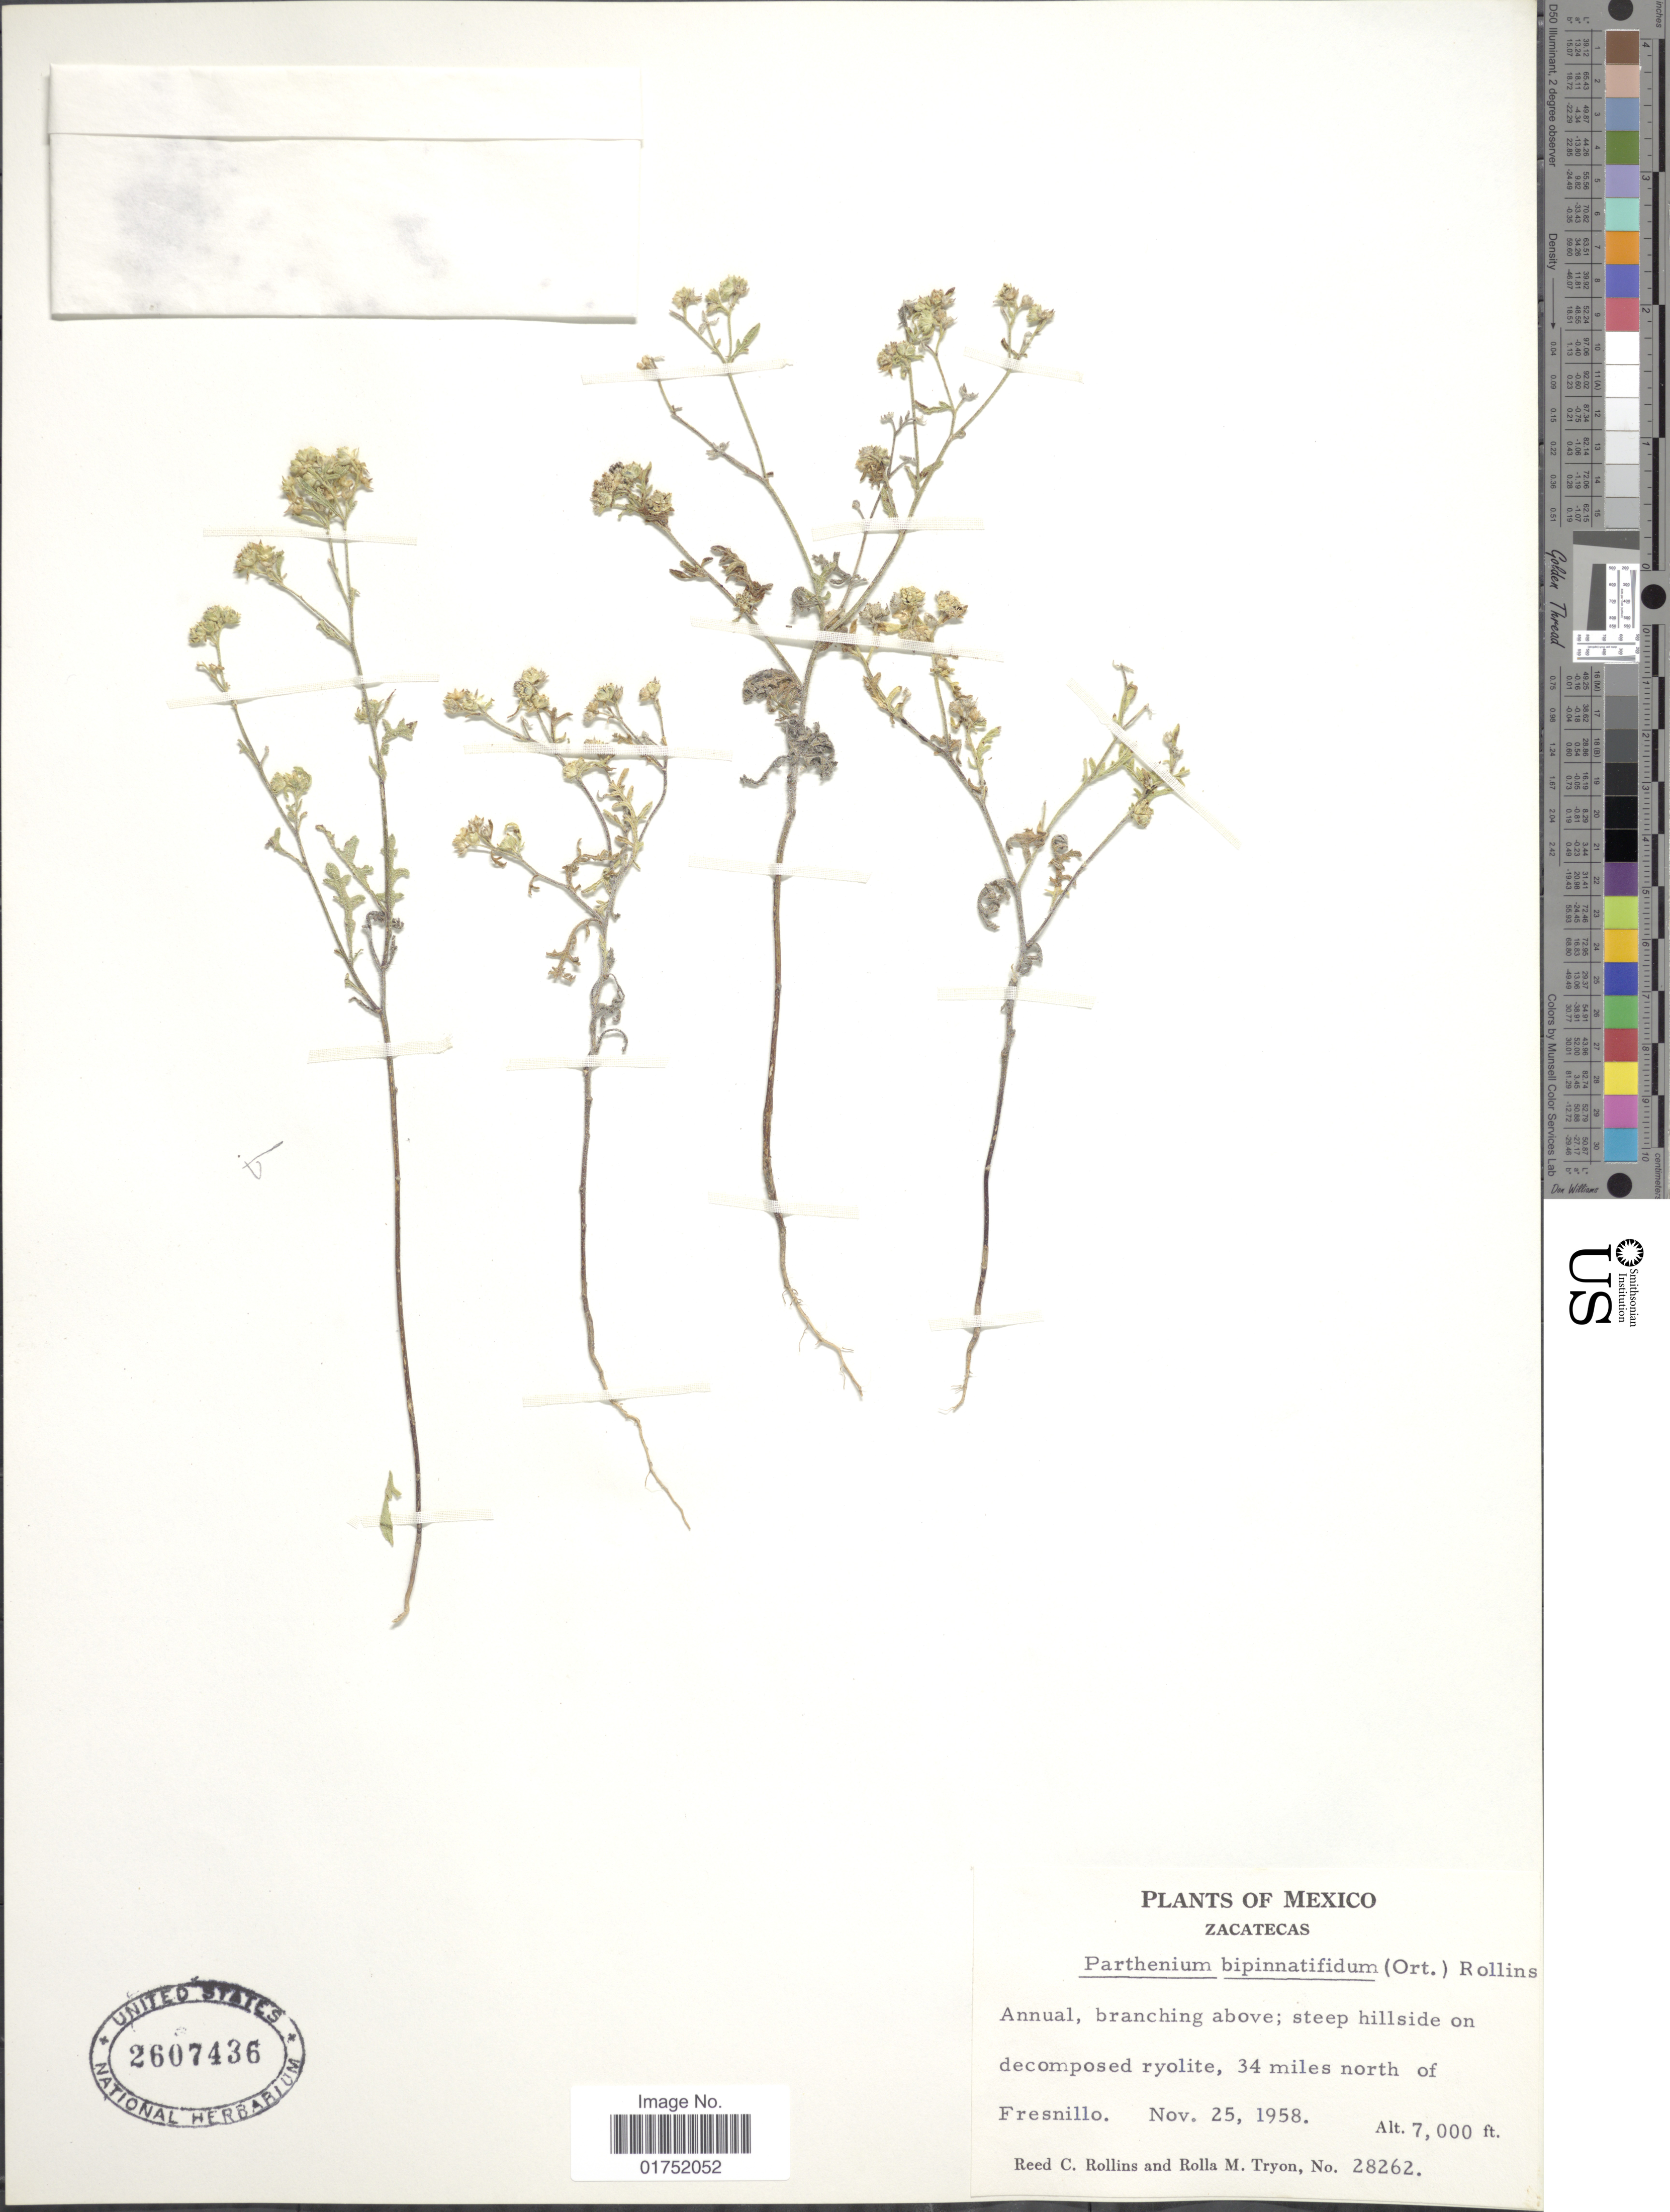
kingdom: Plantae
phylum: Tracheophyta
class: Magnoliopsida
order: Asterales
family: Asteraceae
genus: Parthenium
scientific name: Parthenium bipinnatifidum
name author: (Ortega) Rollins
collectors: R. C. Rollins & R. M. Tryon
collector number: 28262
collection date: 1958-11-25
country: Mexico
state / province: Zacatecas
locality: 34 miles north of Fresnillo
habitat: steep hillside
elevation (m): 2134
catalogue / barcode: US 2607436